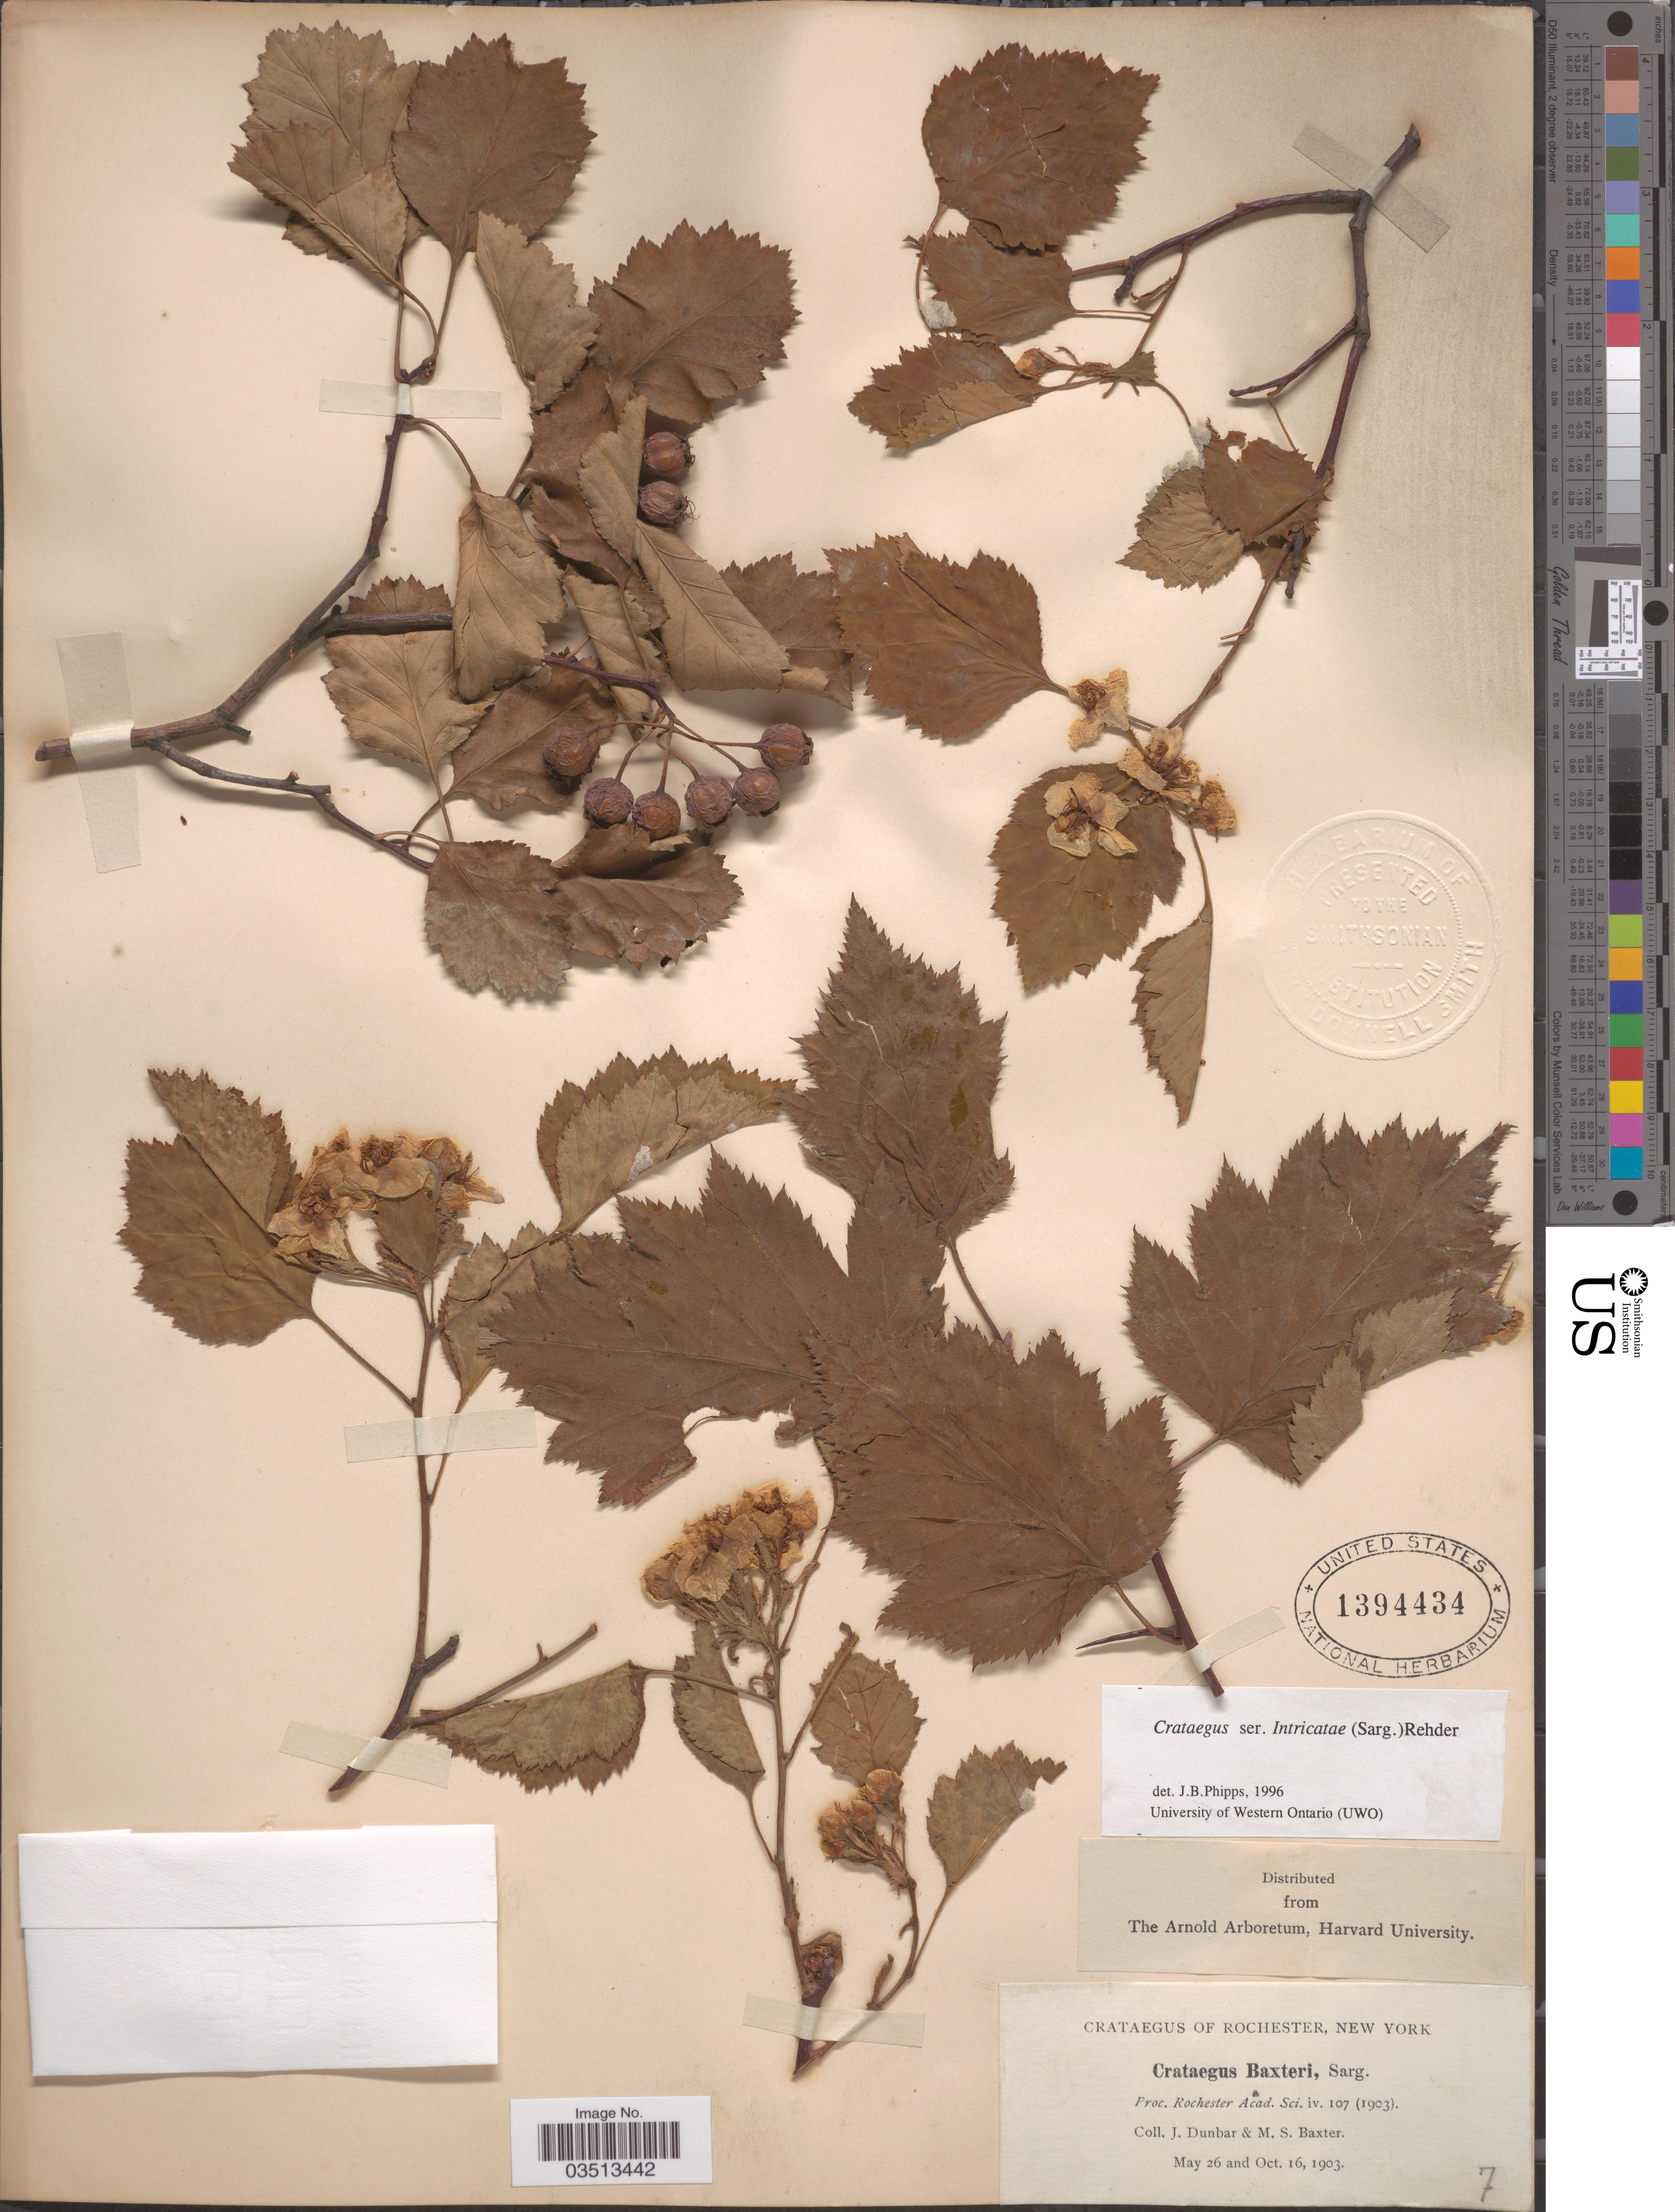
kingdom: Plantae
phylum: Tracheophyta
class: Magnoliopsida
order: Rosales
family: Rosaceae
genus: Crataegus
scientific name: Crataegus baxteri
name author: Sarg.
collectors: J. Dunbar & M. Baxter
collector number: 7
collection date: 1903-05-26/1903-10-16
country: United States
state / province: New York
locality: Rochester.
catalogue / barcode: US 1394434